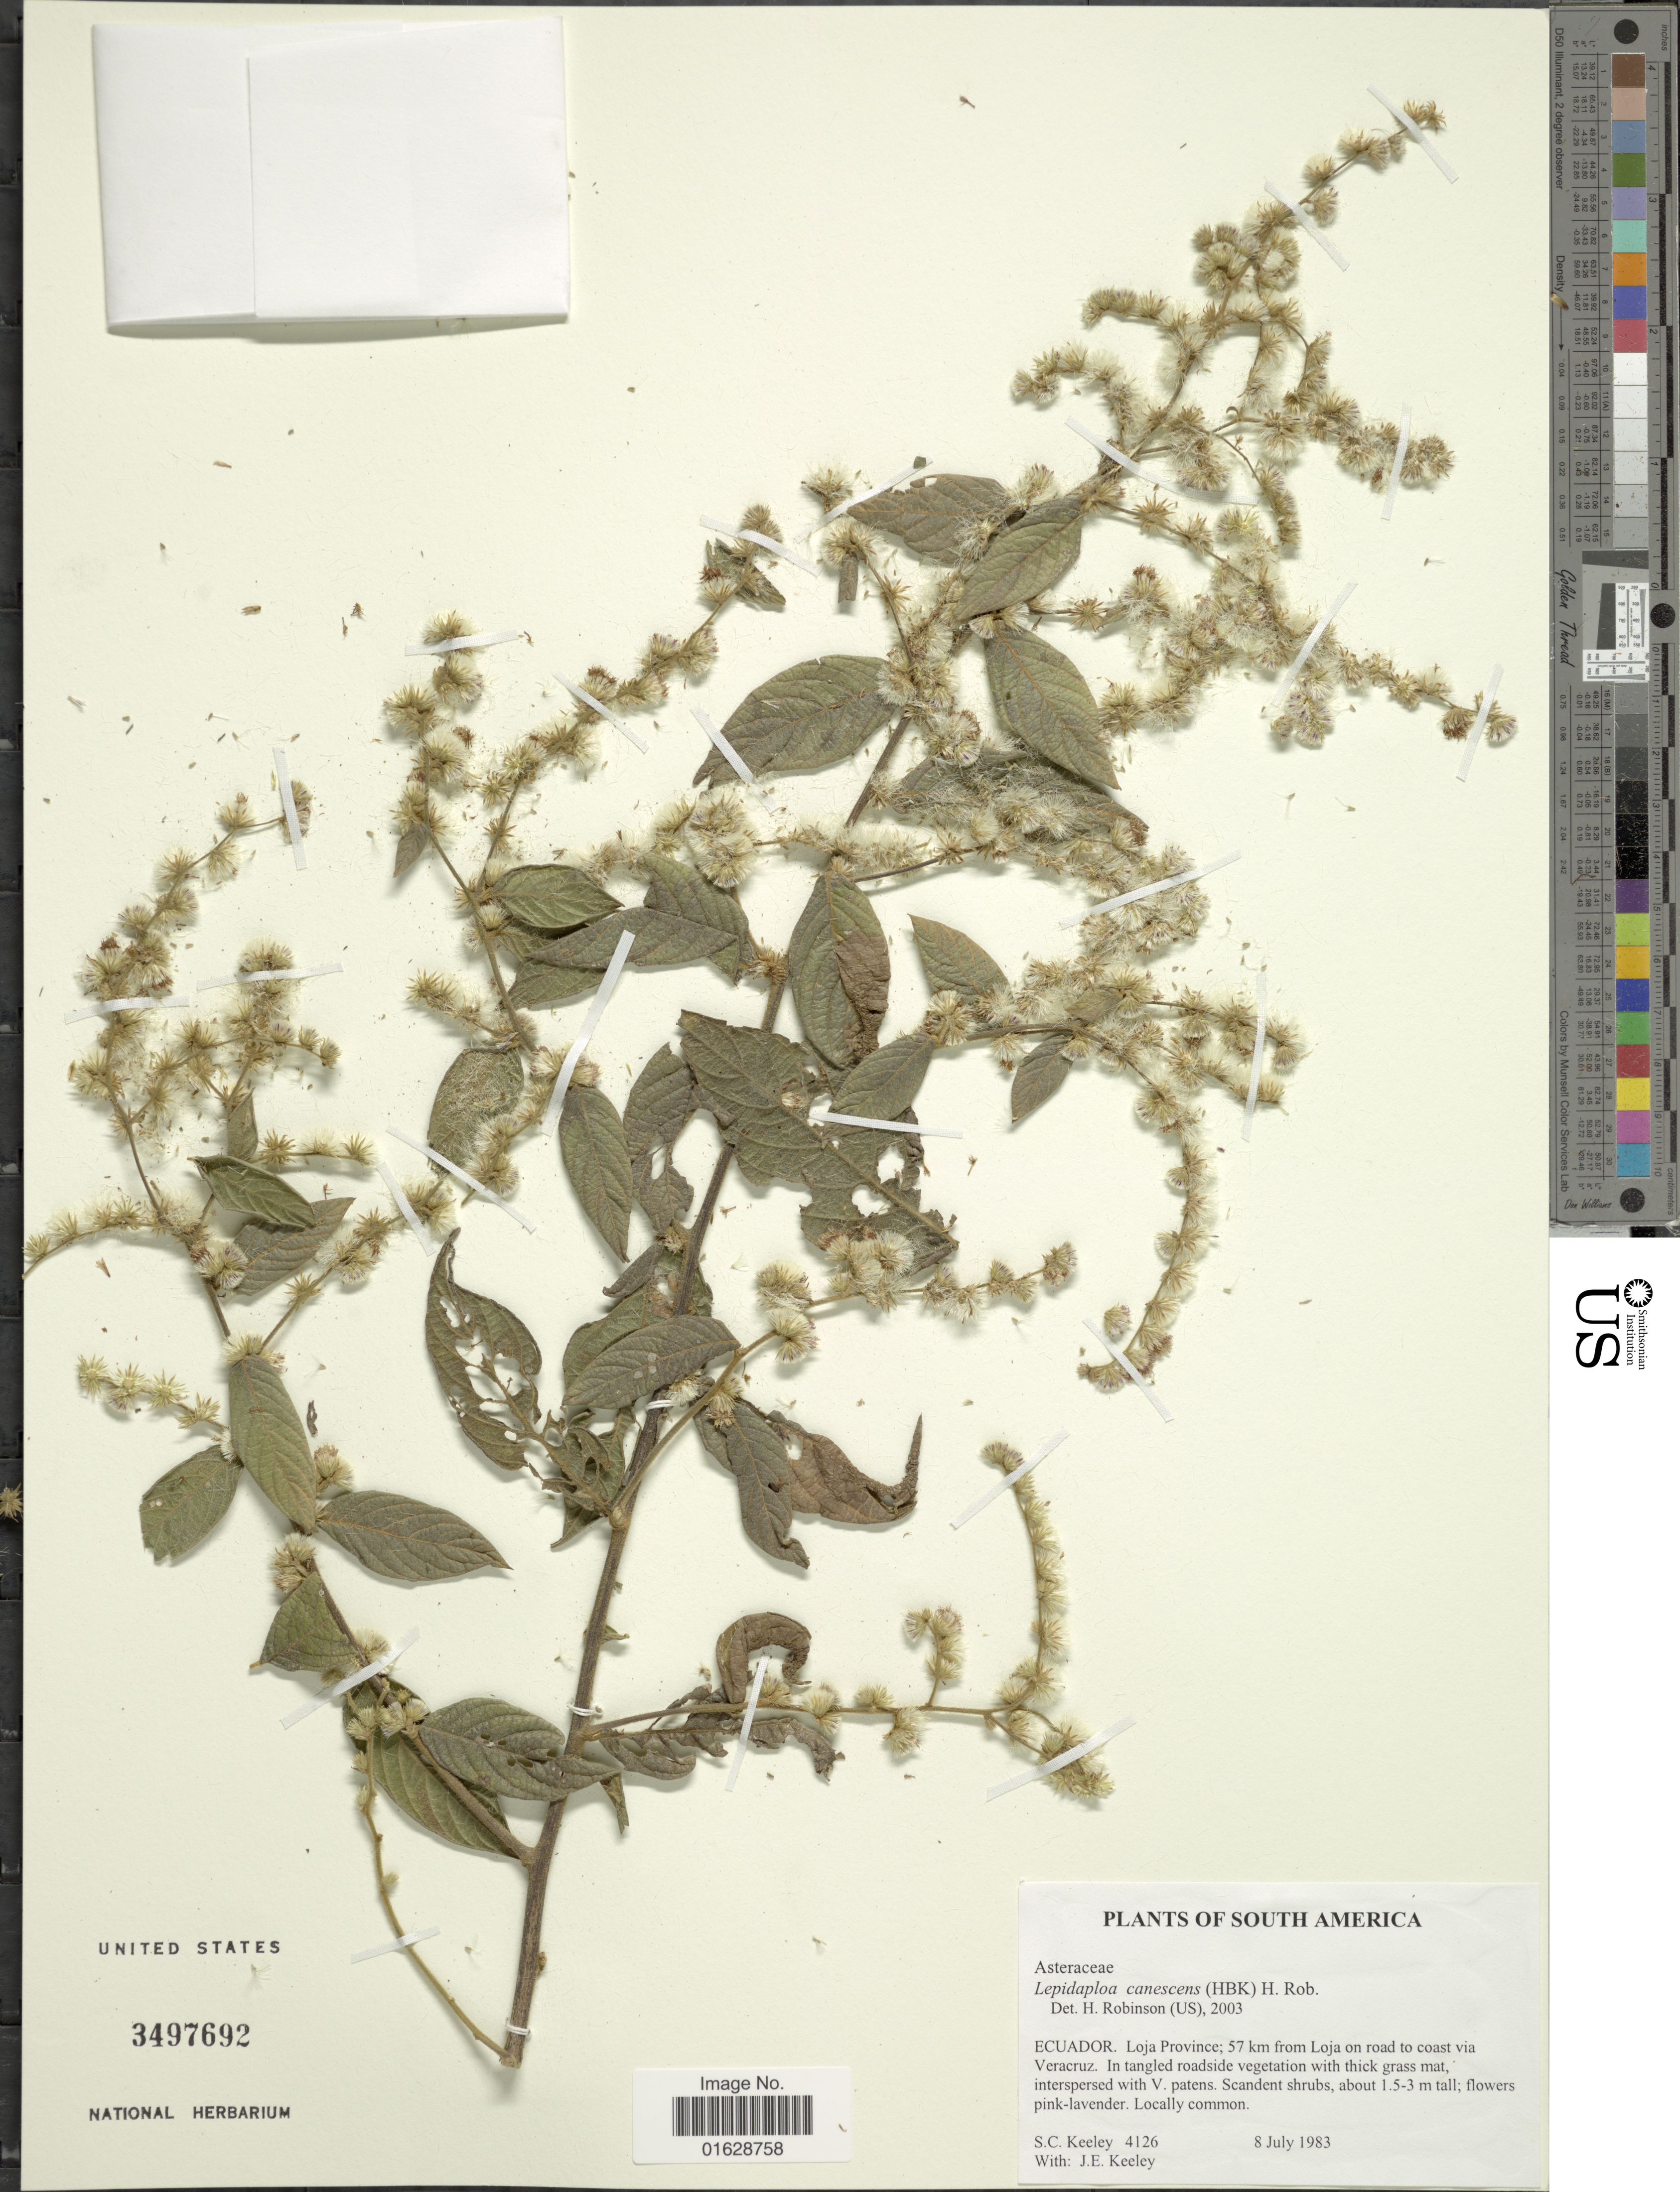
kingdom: Plantae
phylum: Tracheophyta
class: Magnoliopsida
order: Asterales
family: Asteraceae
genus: Lepidaploa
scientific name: Lepidaploa canescens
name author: (Kunth) H. Rob.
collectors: P. Acevedo-Rodr., W. Estremera, J. Figueroa, G. Proctor & et al.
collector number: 7014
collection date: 1994-12-22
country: Puerto Rico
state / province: Quebradillas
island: Puerto Rico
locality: Bo. Terranova, sector La Estacion.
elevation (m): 100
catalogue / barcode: US 3301422